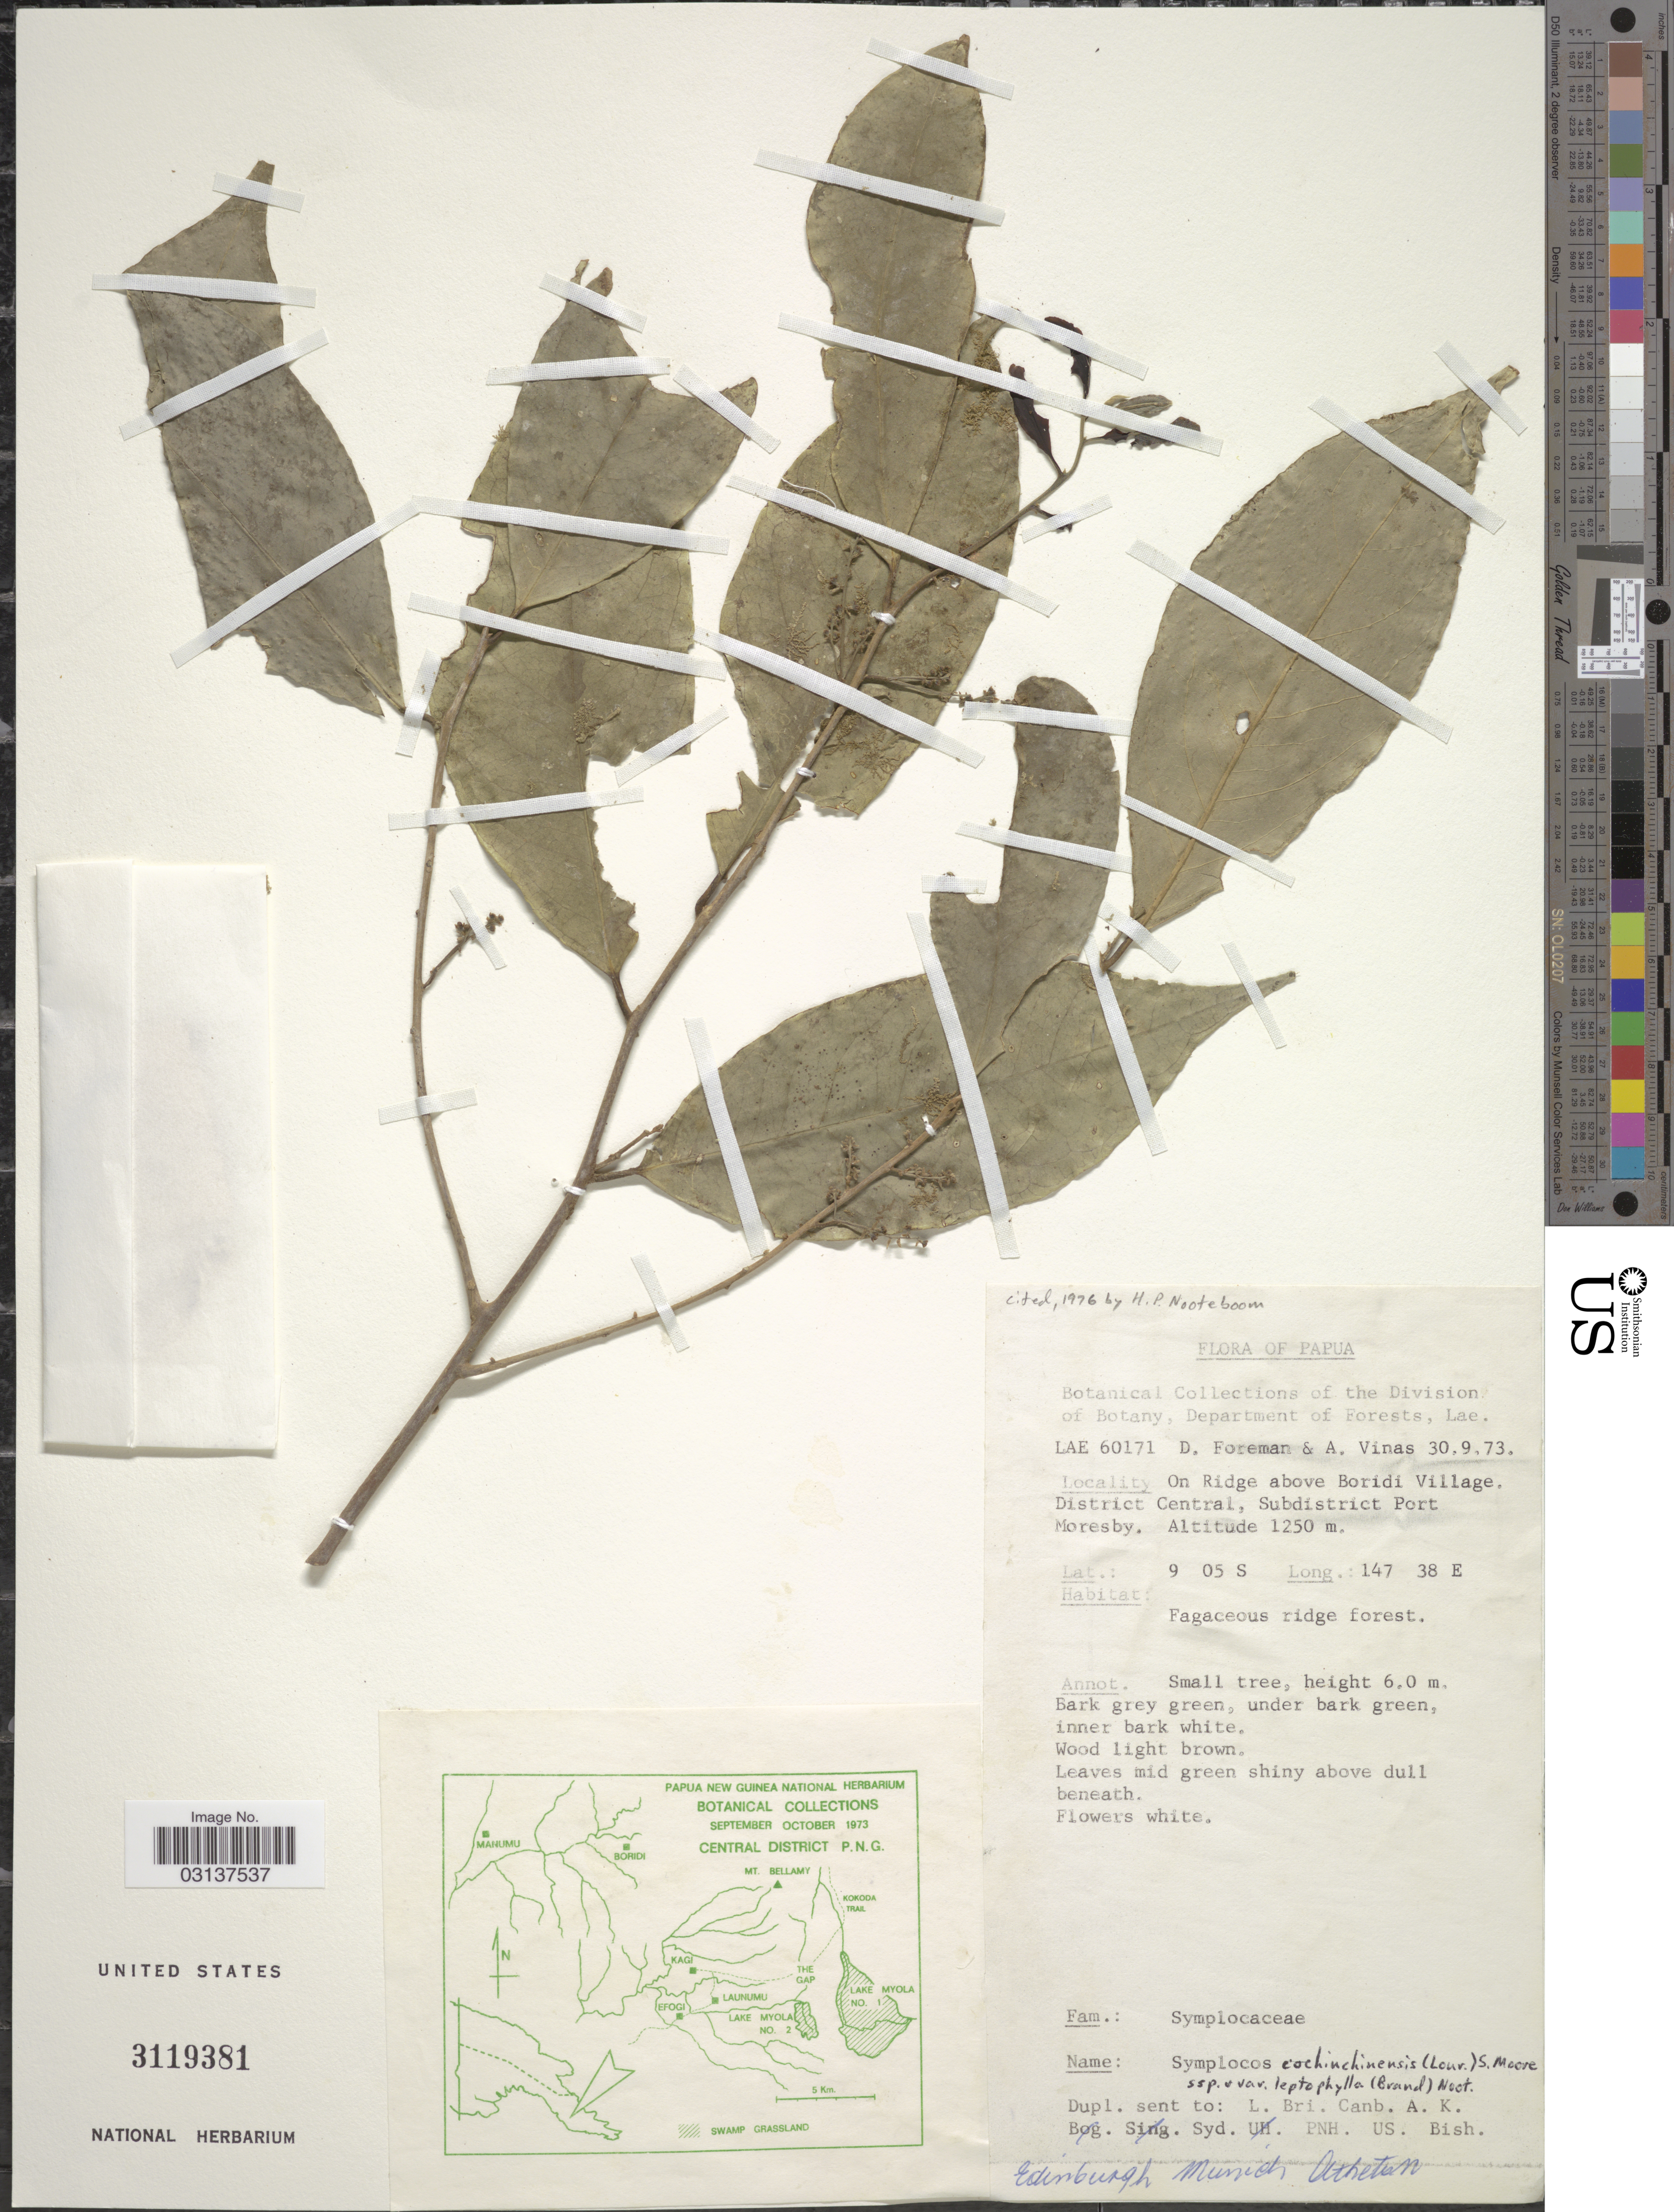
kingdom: Plantae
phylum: Tracheophyta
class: Magnoliopsida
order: Ericales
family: Symplocaceae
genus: Symplocos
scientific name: Symplocos cochinchinensis var. leptophylla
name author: (Brand) Noot.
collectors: D. Foreman & A. Vinas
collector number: LAE60171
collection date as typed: Transcribed d/m/y: 30/9/73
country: Papua New Guinea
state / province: Central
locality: Papua, On Ridge above Boridi Village, District Central, Subdistrict Port Moresby.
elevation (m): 1250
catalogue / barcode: US 3119381